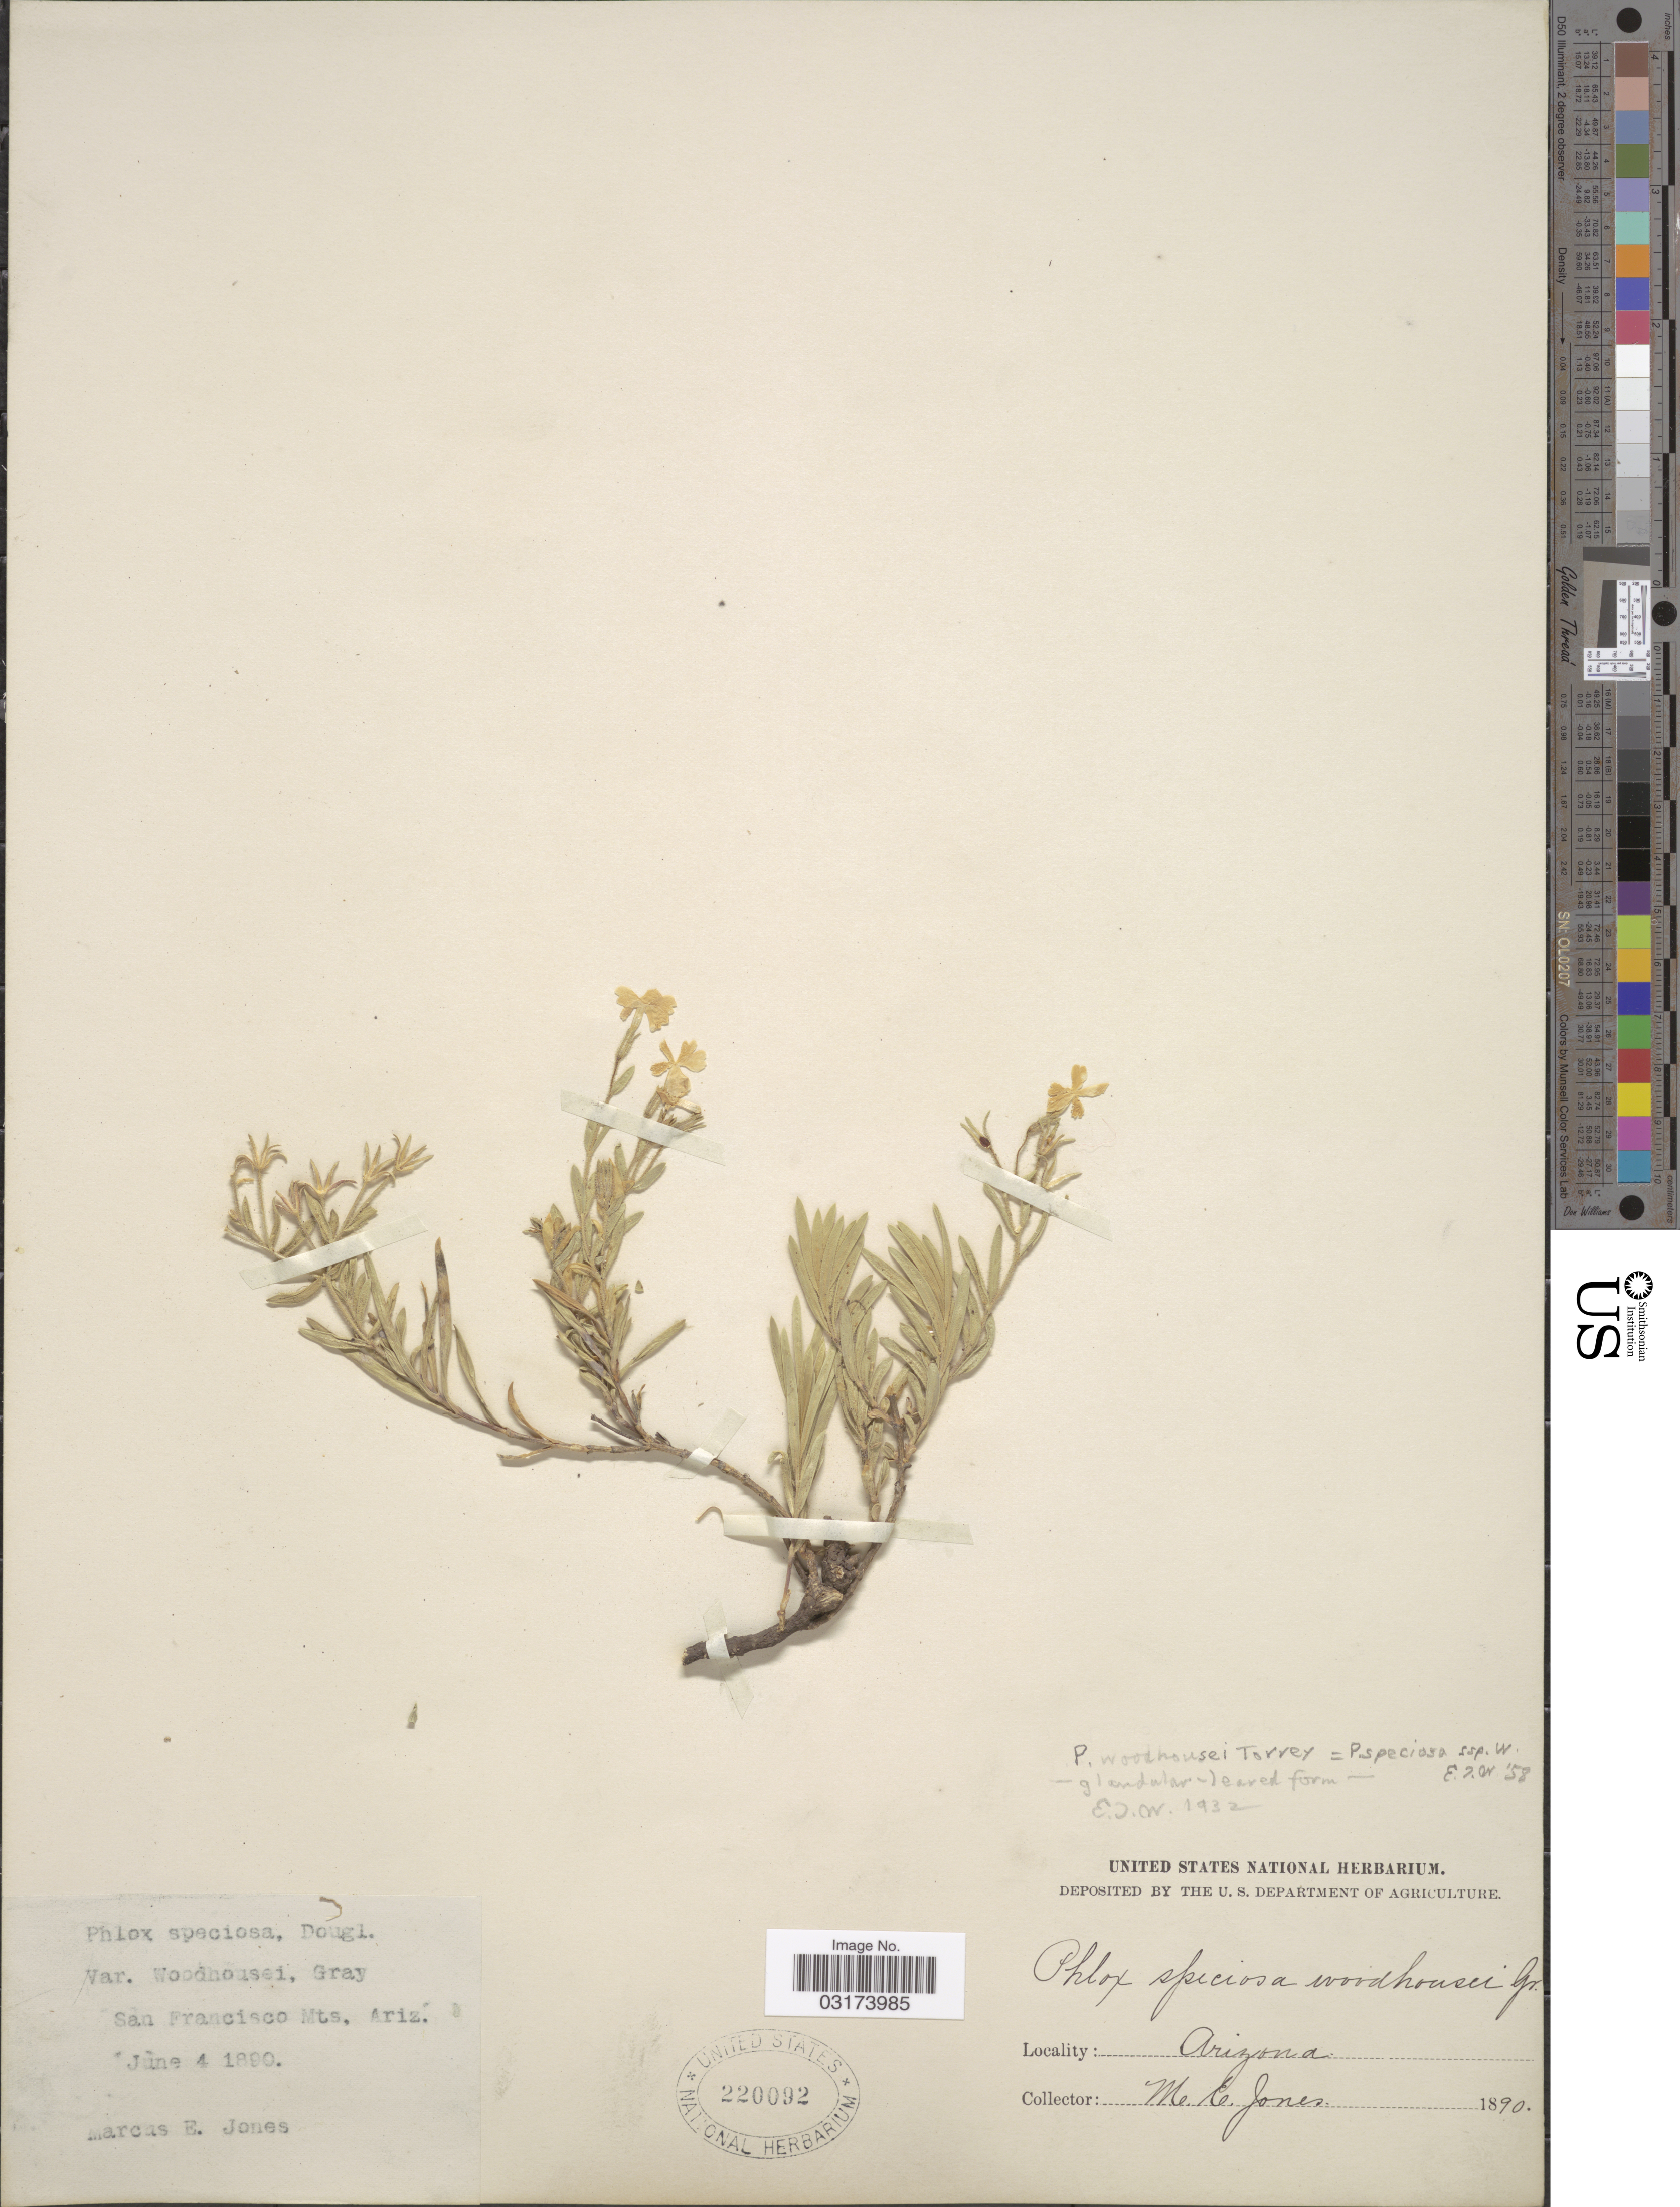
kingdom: Plantae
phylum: Tracheophyta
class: Magnoliopsida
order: Ericales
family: Polemoniaceae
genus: Phlox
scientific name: Phlox woodhousei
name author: (A. Gray) E.E. Nelson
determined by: Mayfield, M. H.; Ferguson, C. J.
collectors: M. E. Jones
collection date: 1890-06-04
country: United States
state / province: Arizona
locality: San Francisco Mts.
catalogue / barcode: US 220092